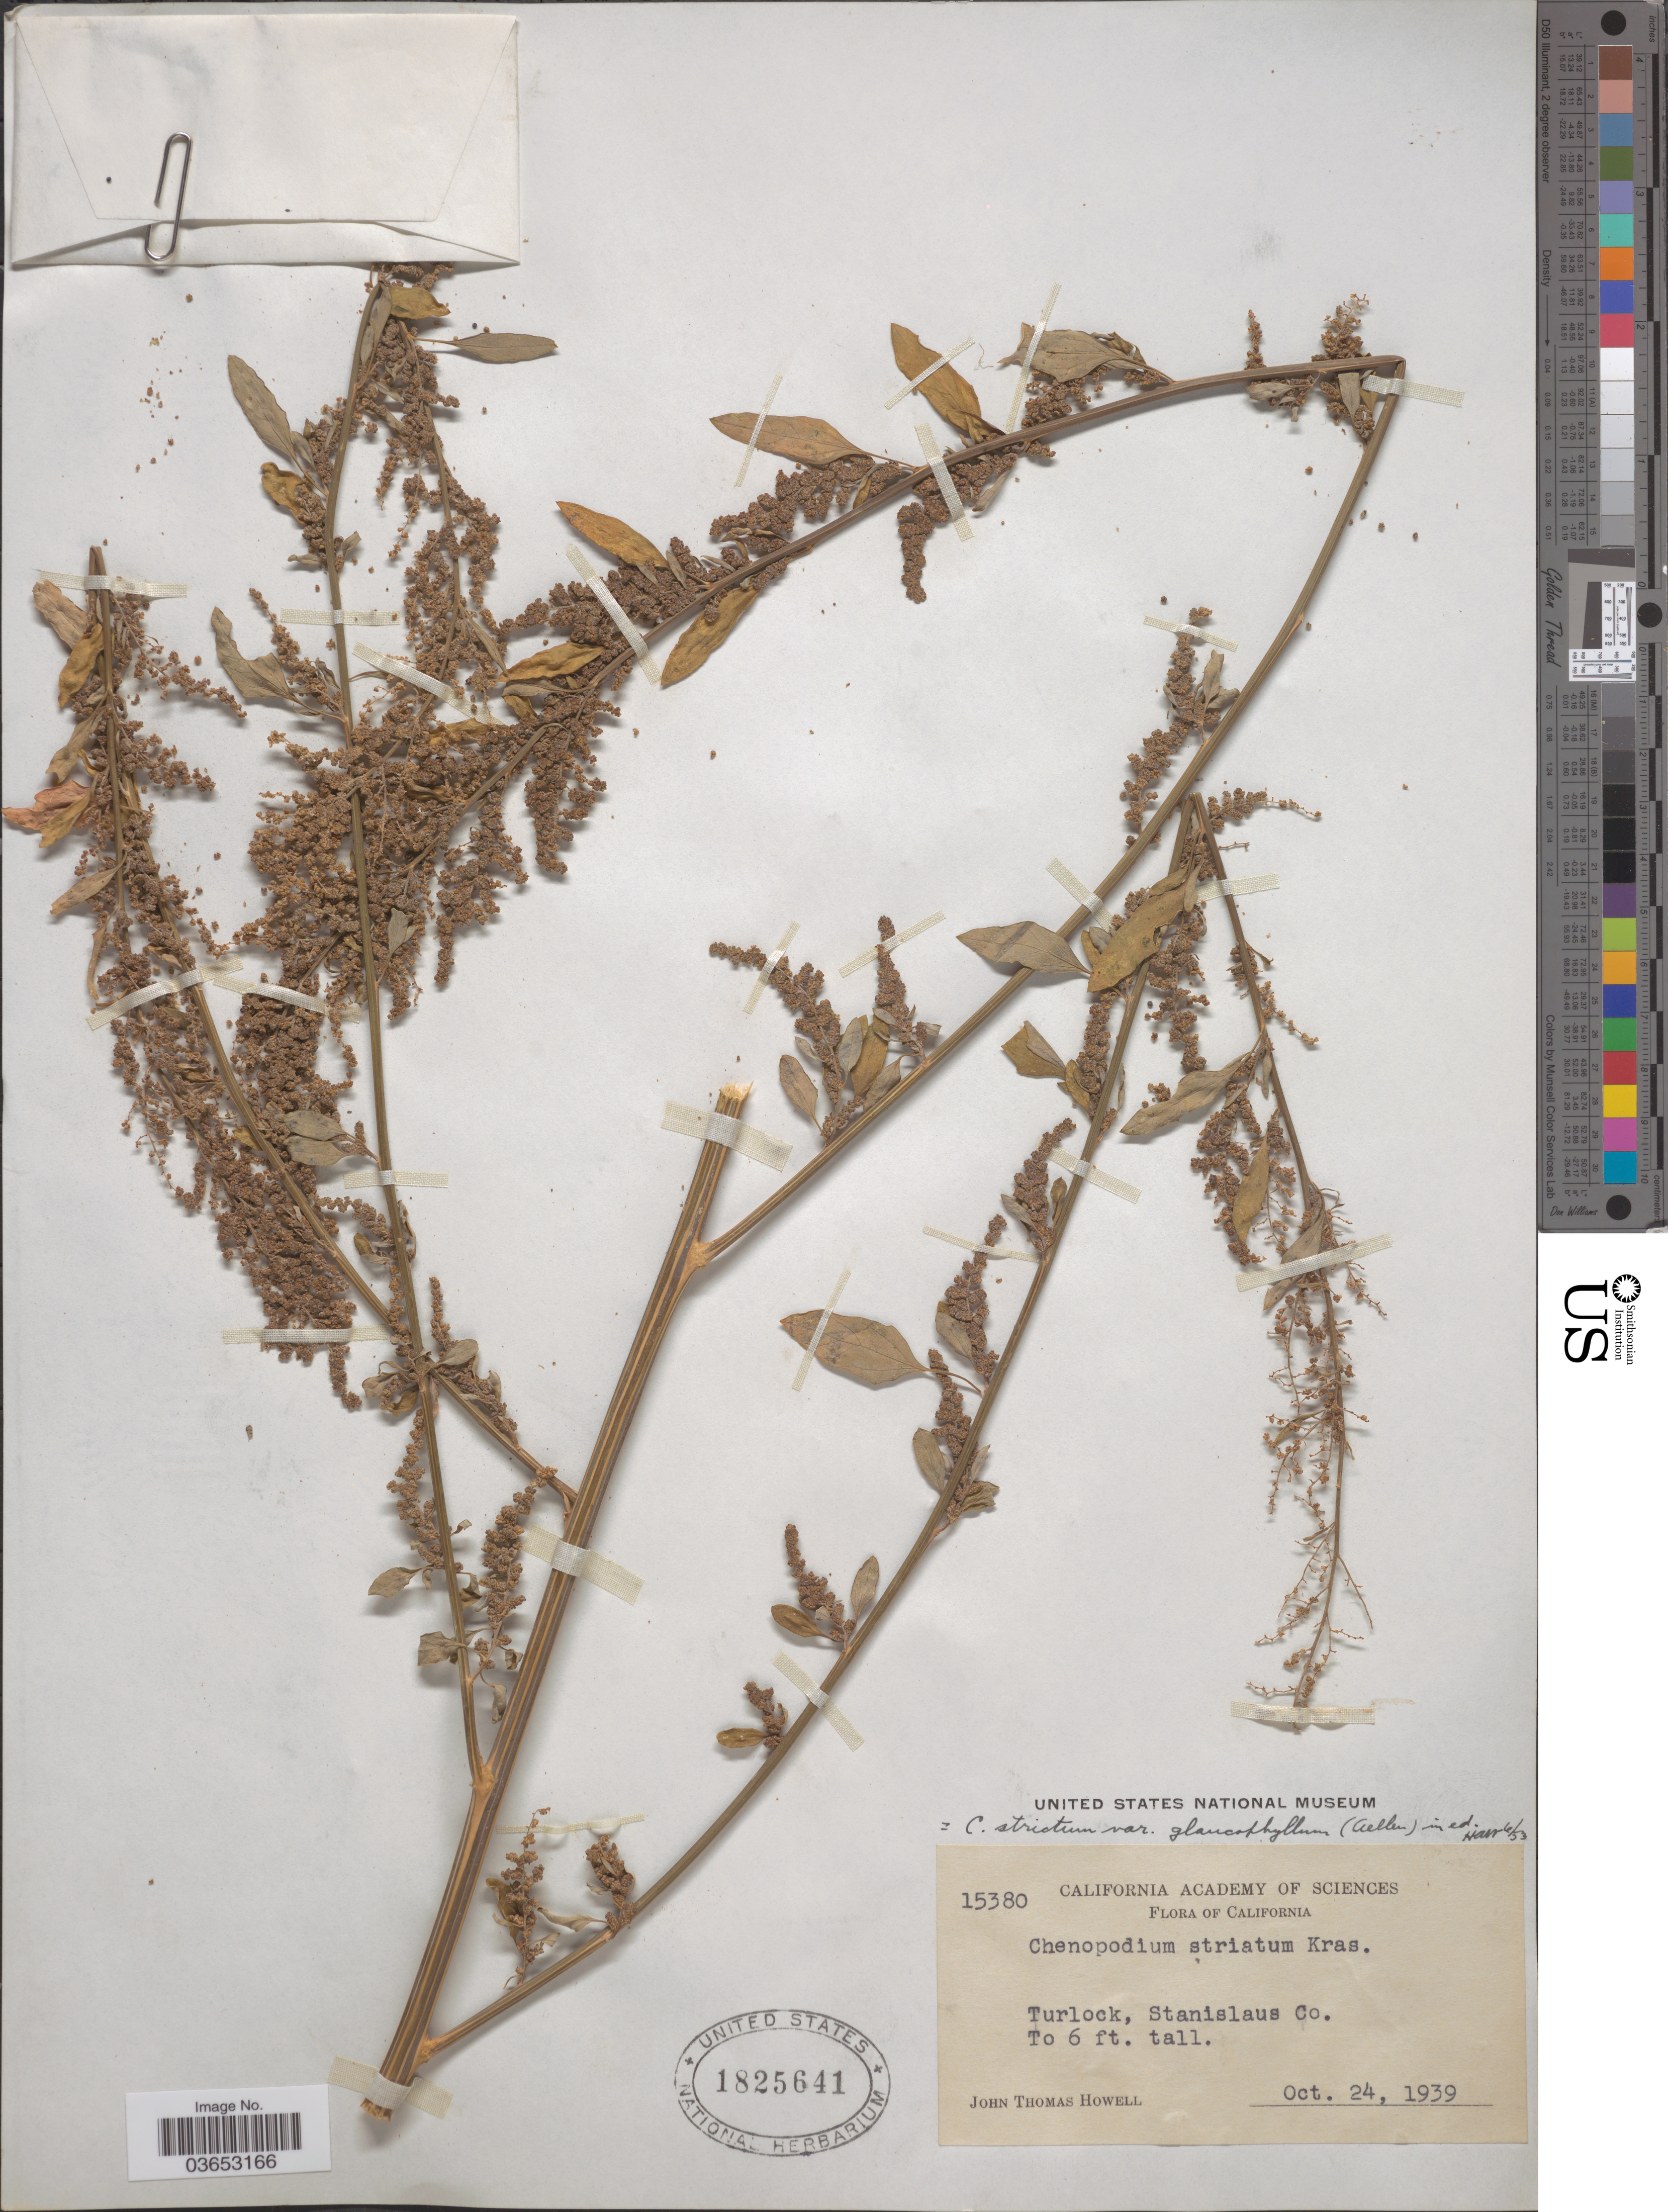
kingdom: Plantae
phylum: Tracheophyta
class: Magnoliopsida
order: Caryophyllales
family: Amaranthaceae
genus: Chenopodium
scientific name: Chenopodium glaucophyllum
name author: Aellen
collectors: J. T. Howell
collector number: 15380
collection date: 1939-10-24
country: United States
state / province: California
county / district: Stanislaus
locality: Turlock, Stanislaus Co.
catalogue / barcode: US 1825641